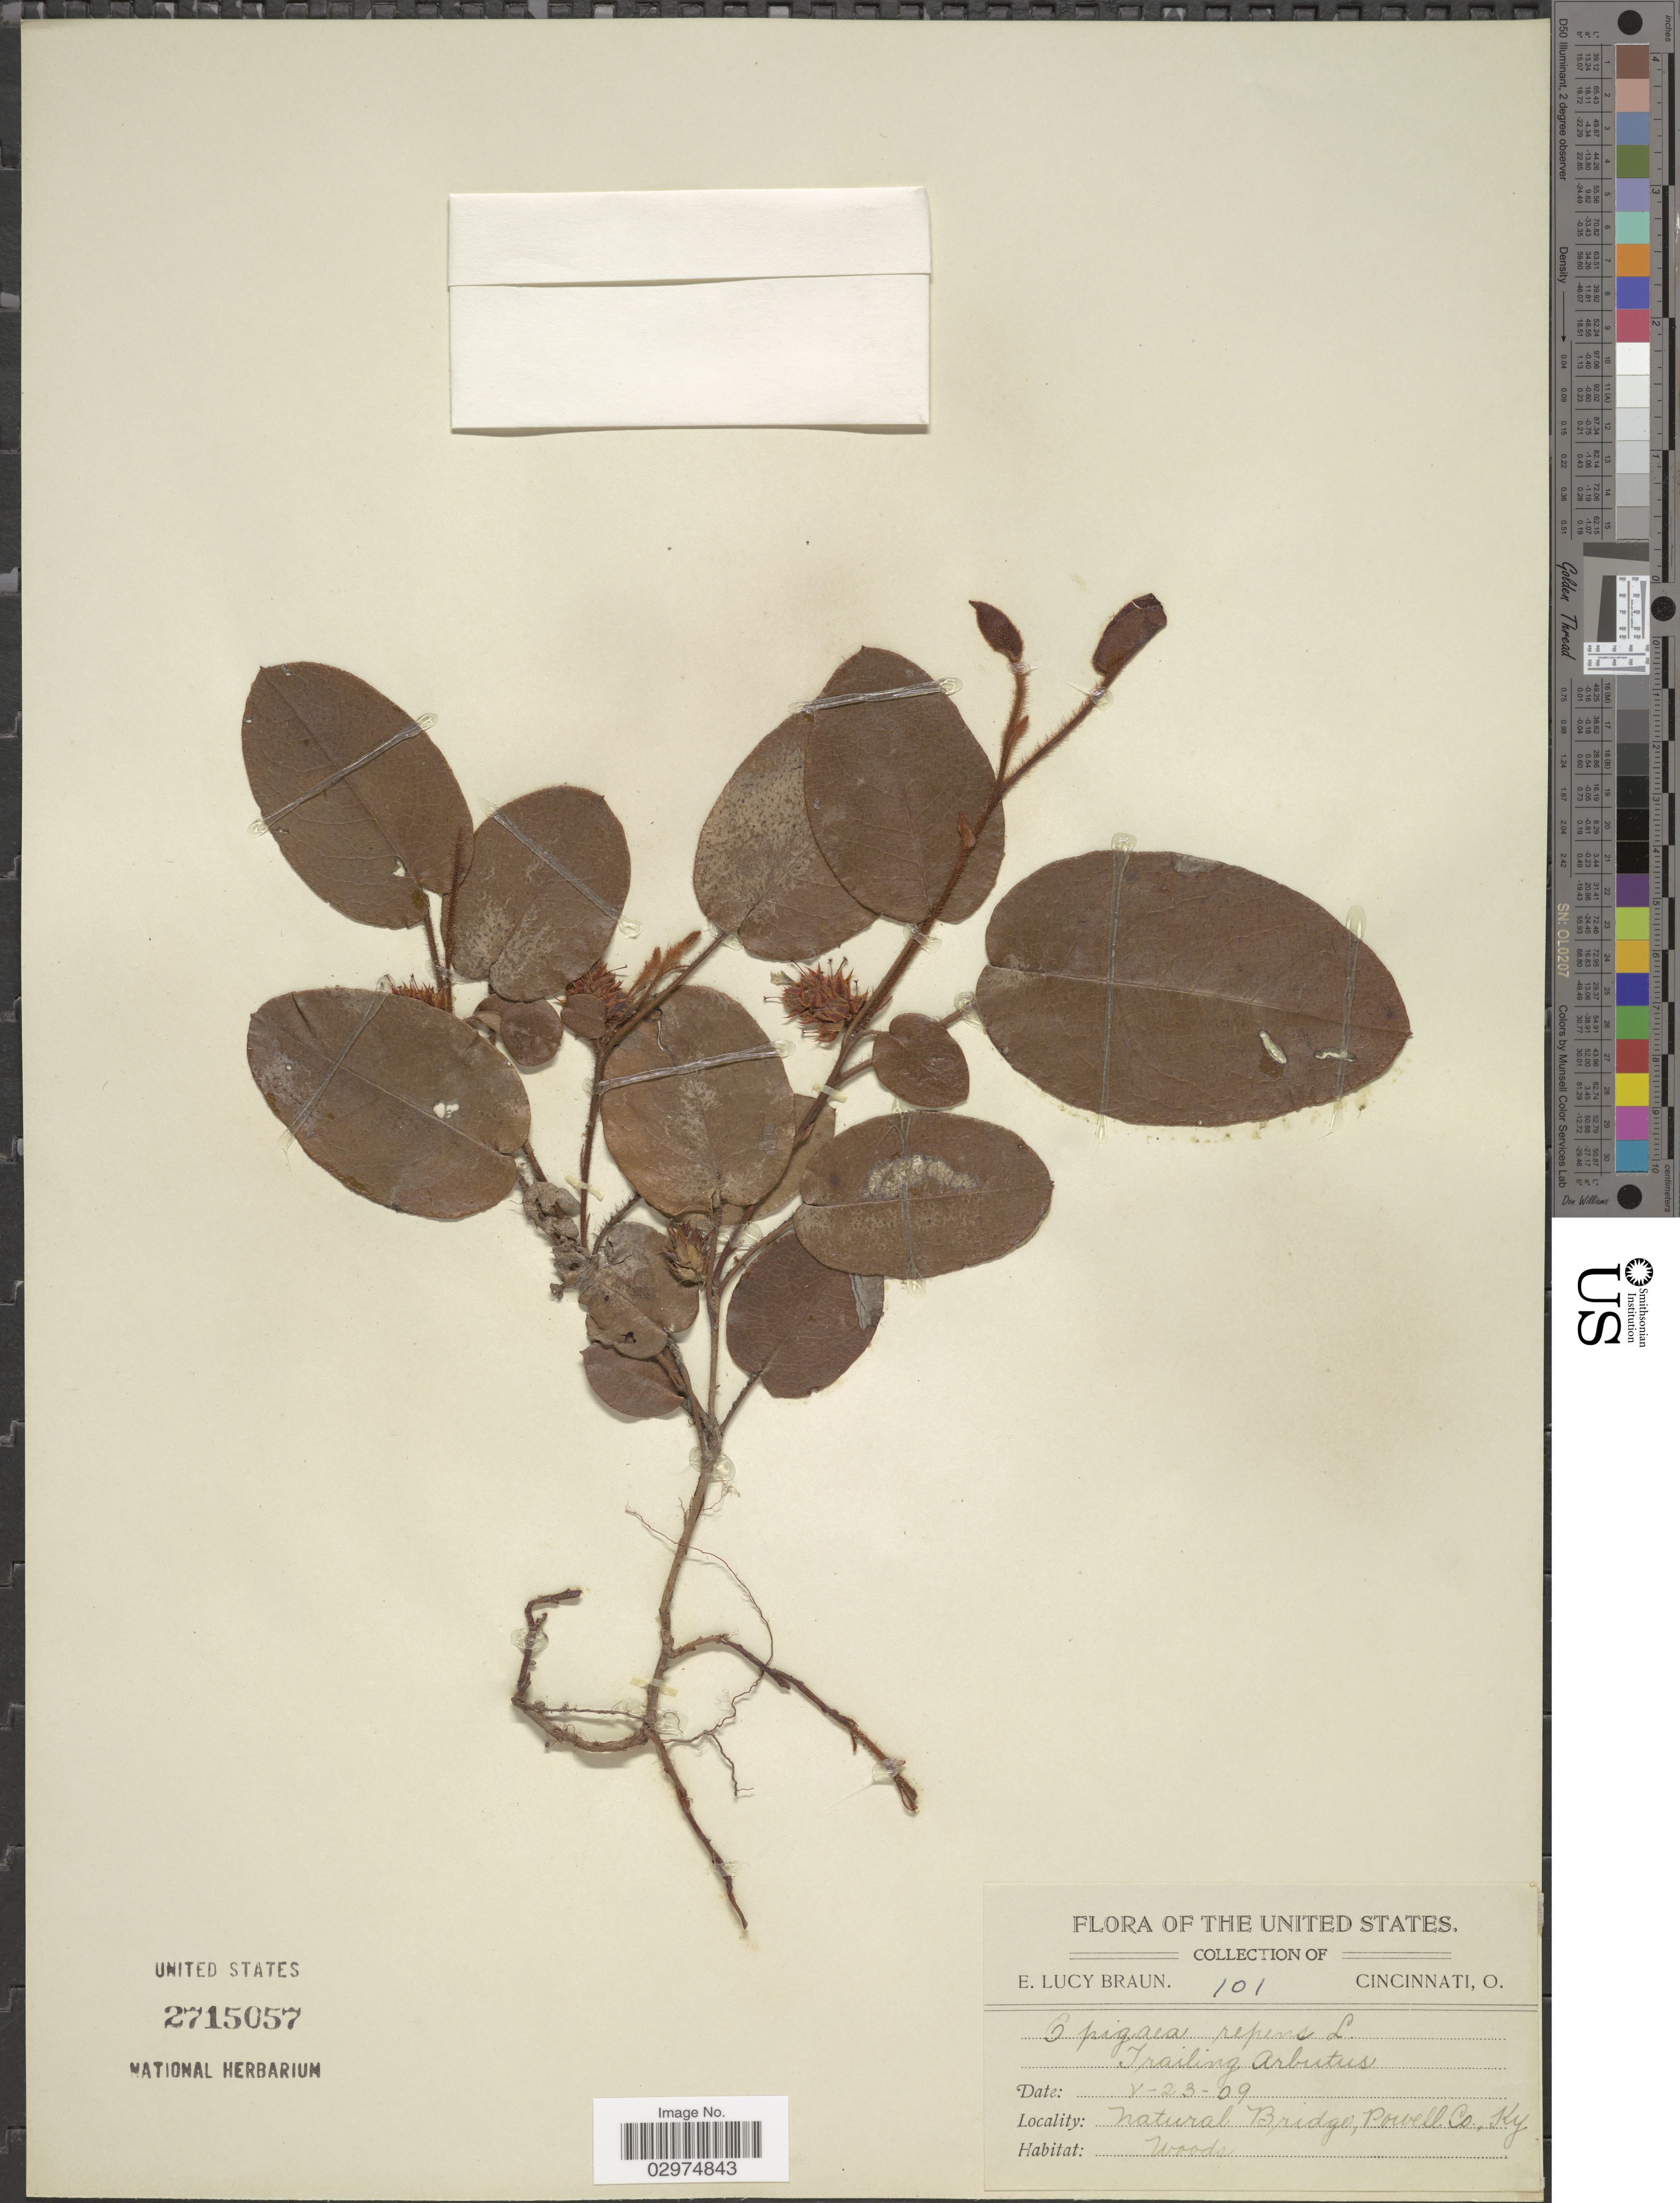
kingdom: Plantae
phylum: Tracheophyta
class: Magnoliopsida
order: Ericales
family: Ericaceae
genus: Epigaea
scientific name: Epigaea repens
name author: L.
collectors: E. L. Braun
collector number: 101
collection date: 1909-05-23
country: United States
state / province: Kentucky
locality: Natural Bridge, Powell Co.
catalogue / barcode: US 2715057